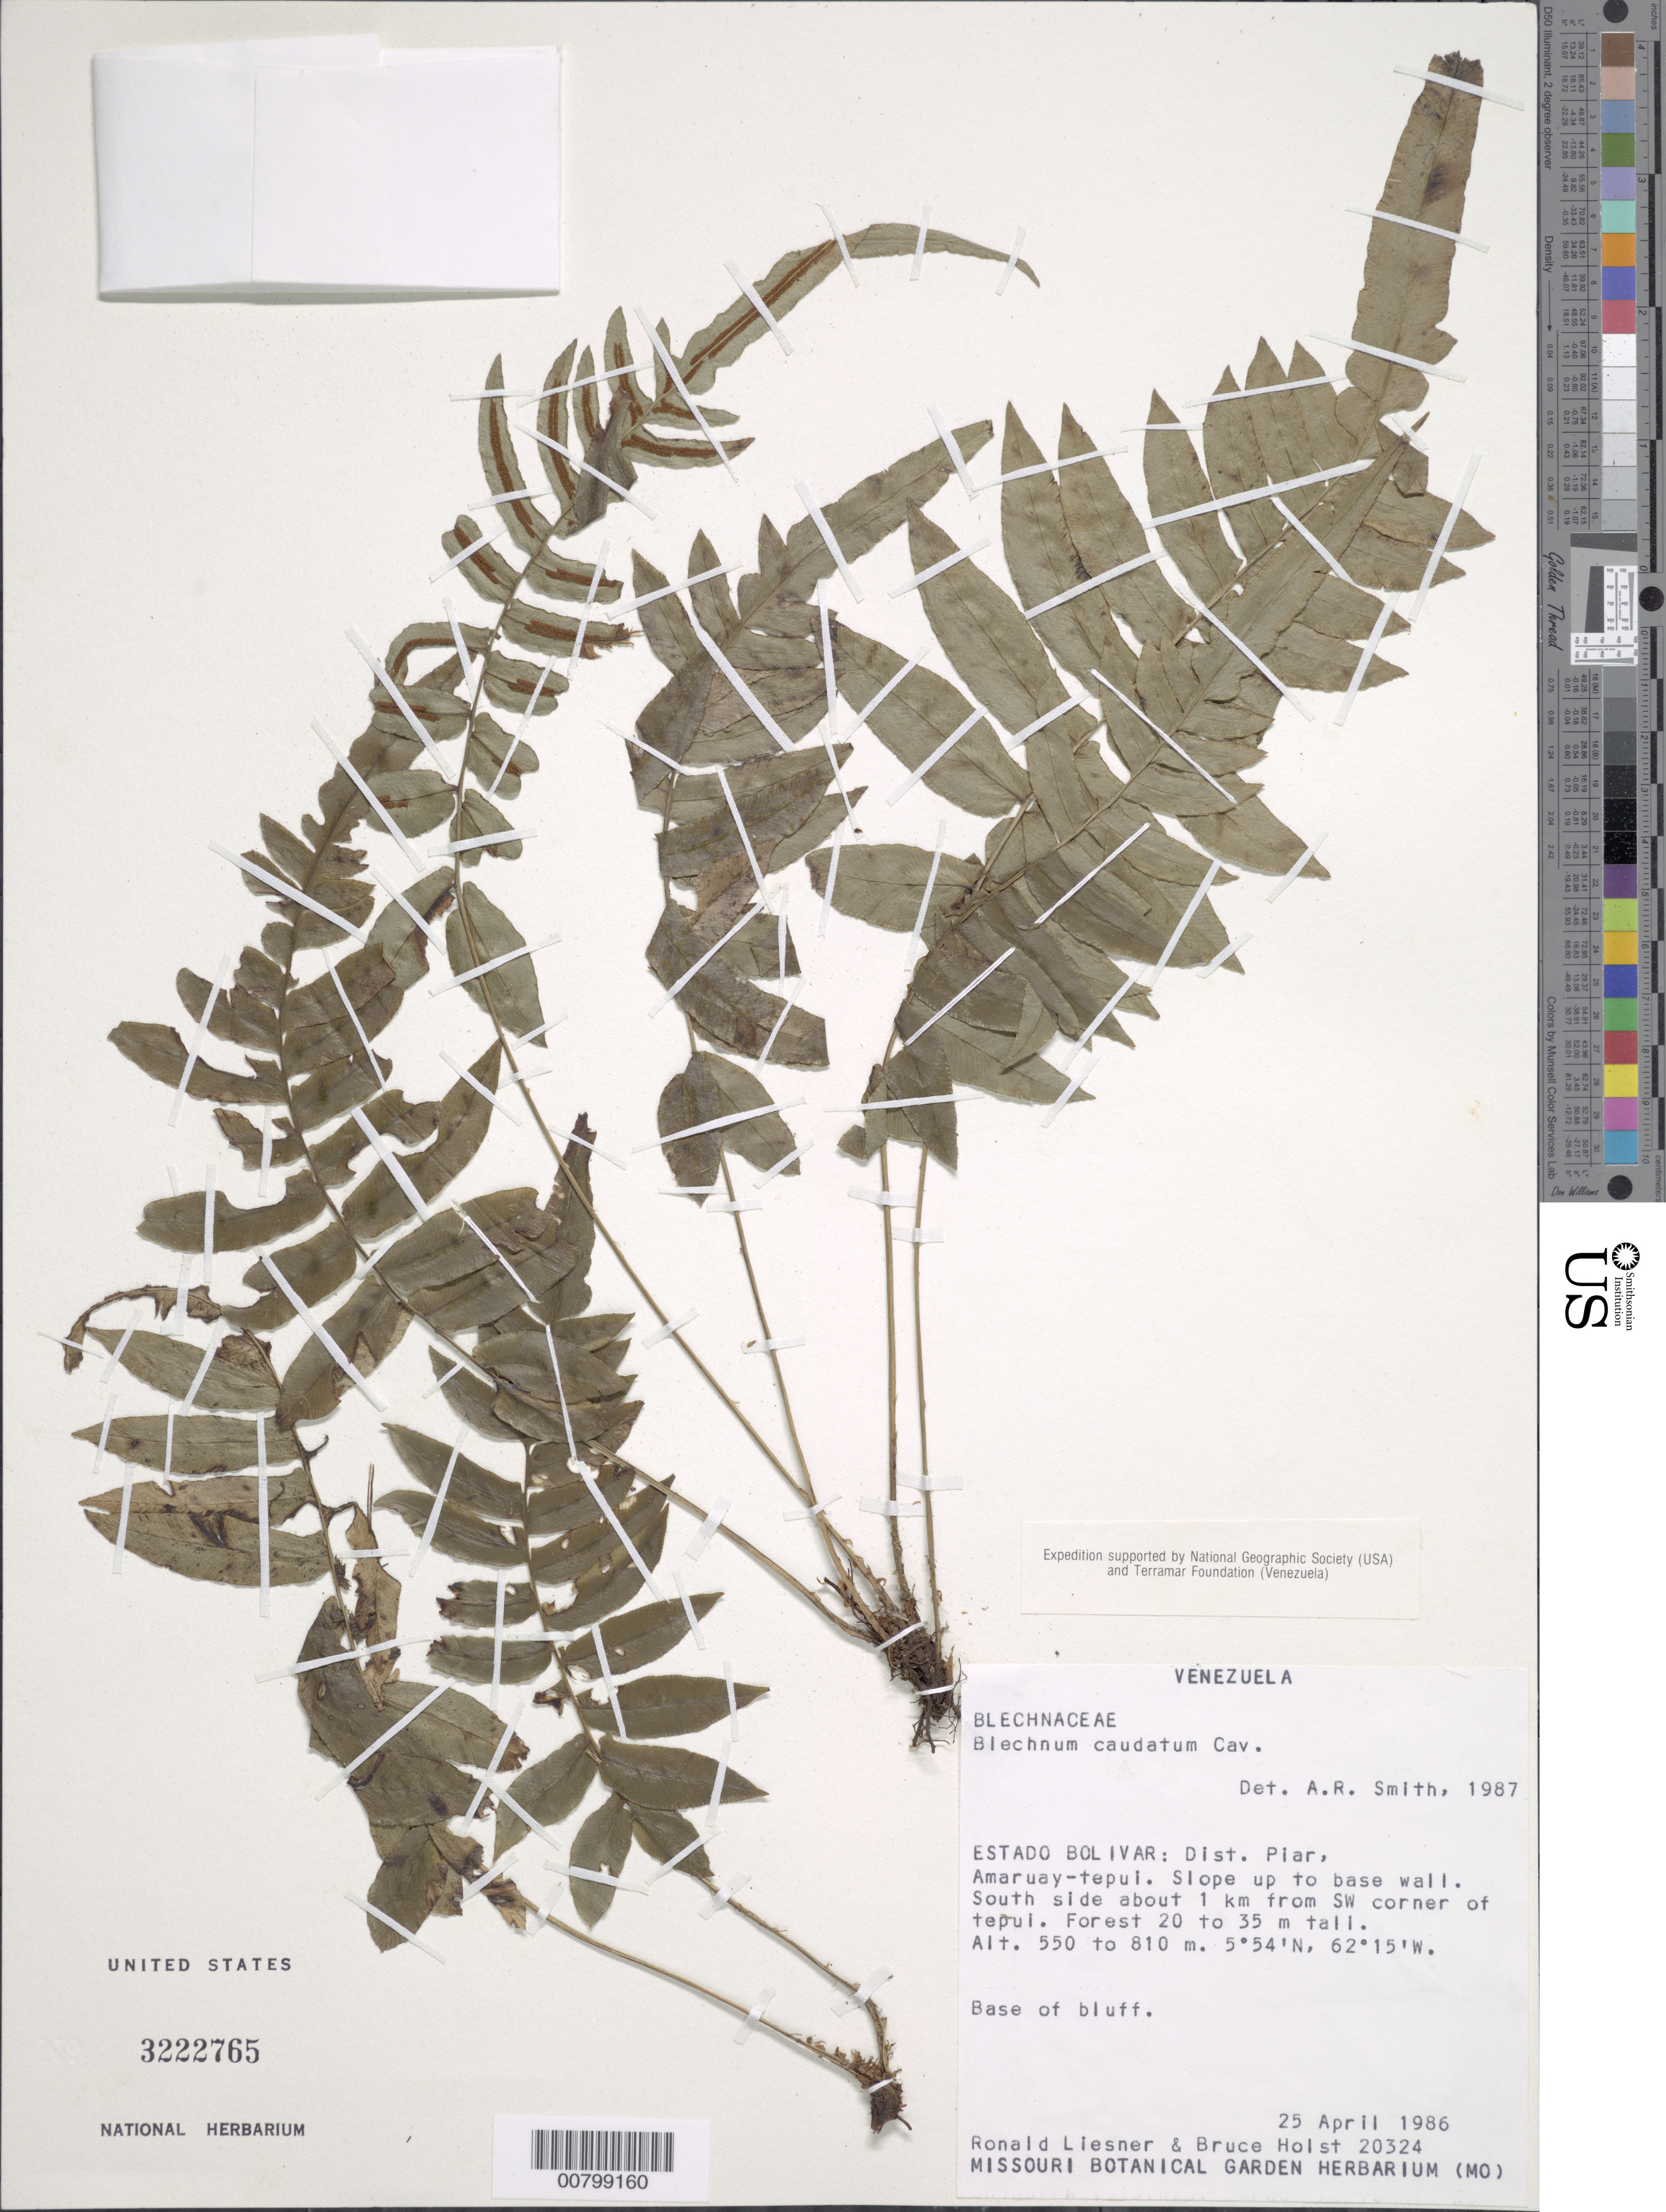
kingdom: Plantae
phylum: Tracheophyta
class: Polypodiopsida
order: Polypodiales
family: Blechnaceae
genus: Blechnum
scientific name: Blechnum caudatum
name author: Cav.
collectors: R. L. Liesner & B. Holst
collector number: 20324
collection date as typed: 25-Apr-86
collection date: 1986-04-25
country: Venezuela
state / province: Bolívar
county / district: Piar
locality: Amaruay-tepuí, S side about 1 km from SW corner of tepuí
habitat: Slope up to base wall; forest 20-35 m tall; base of bluff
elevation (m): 550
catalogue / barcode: US 3222765